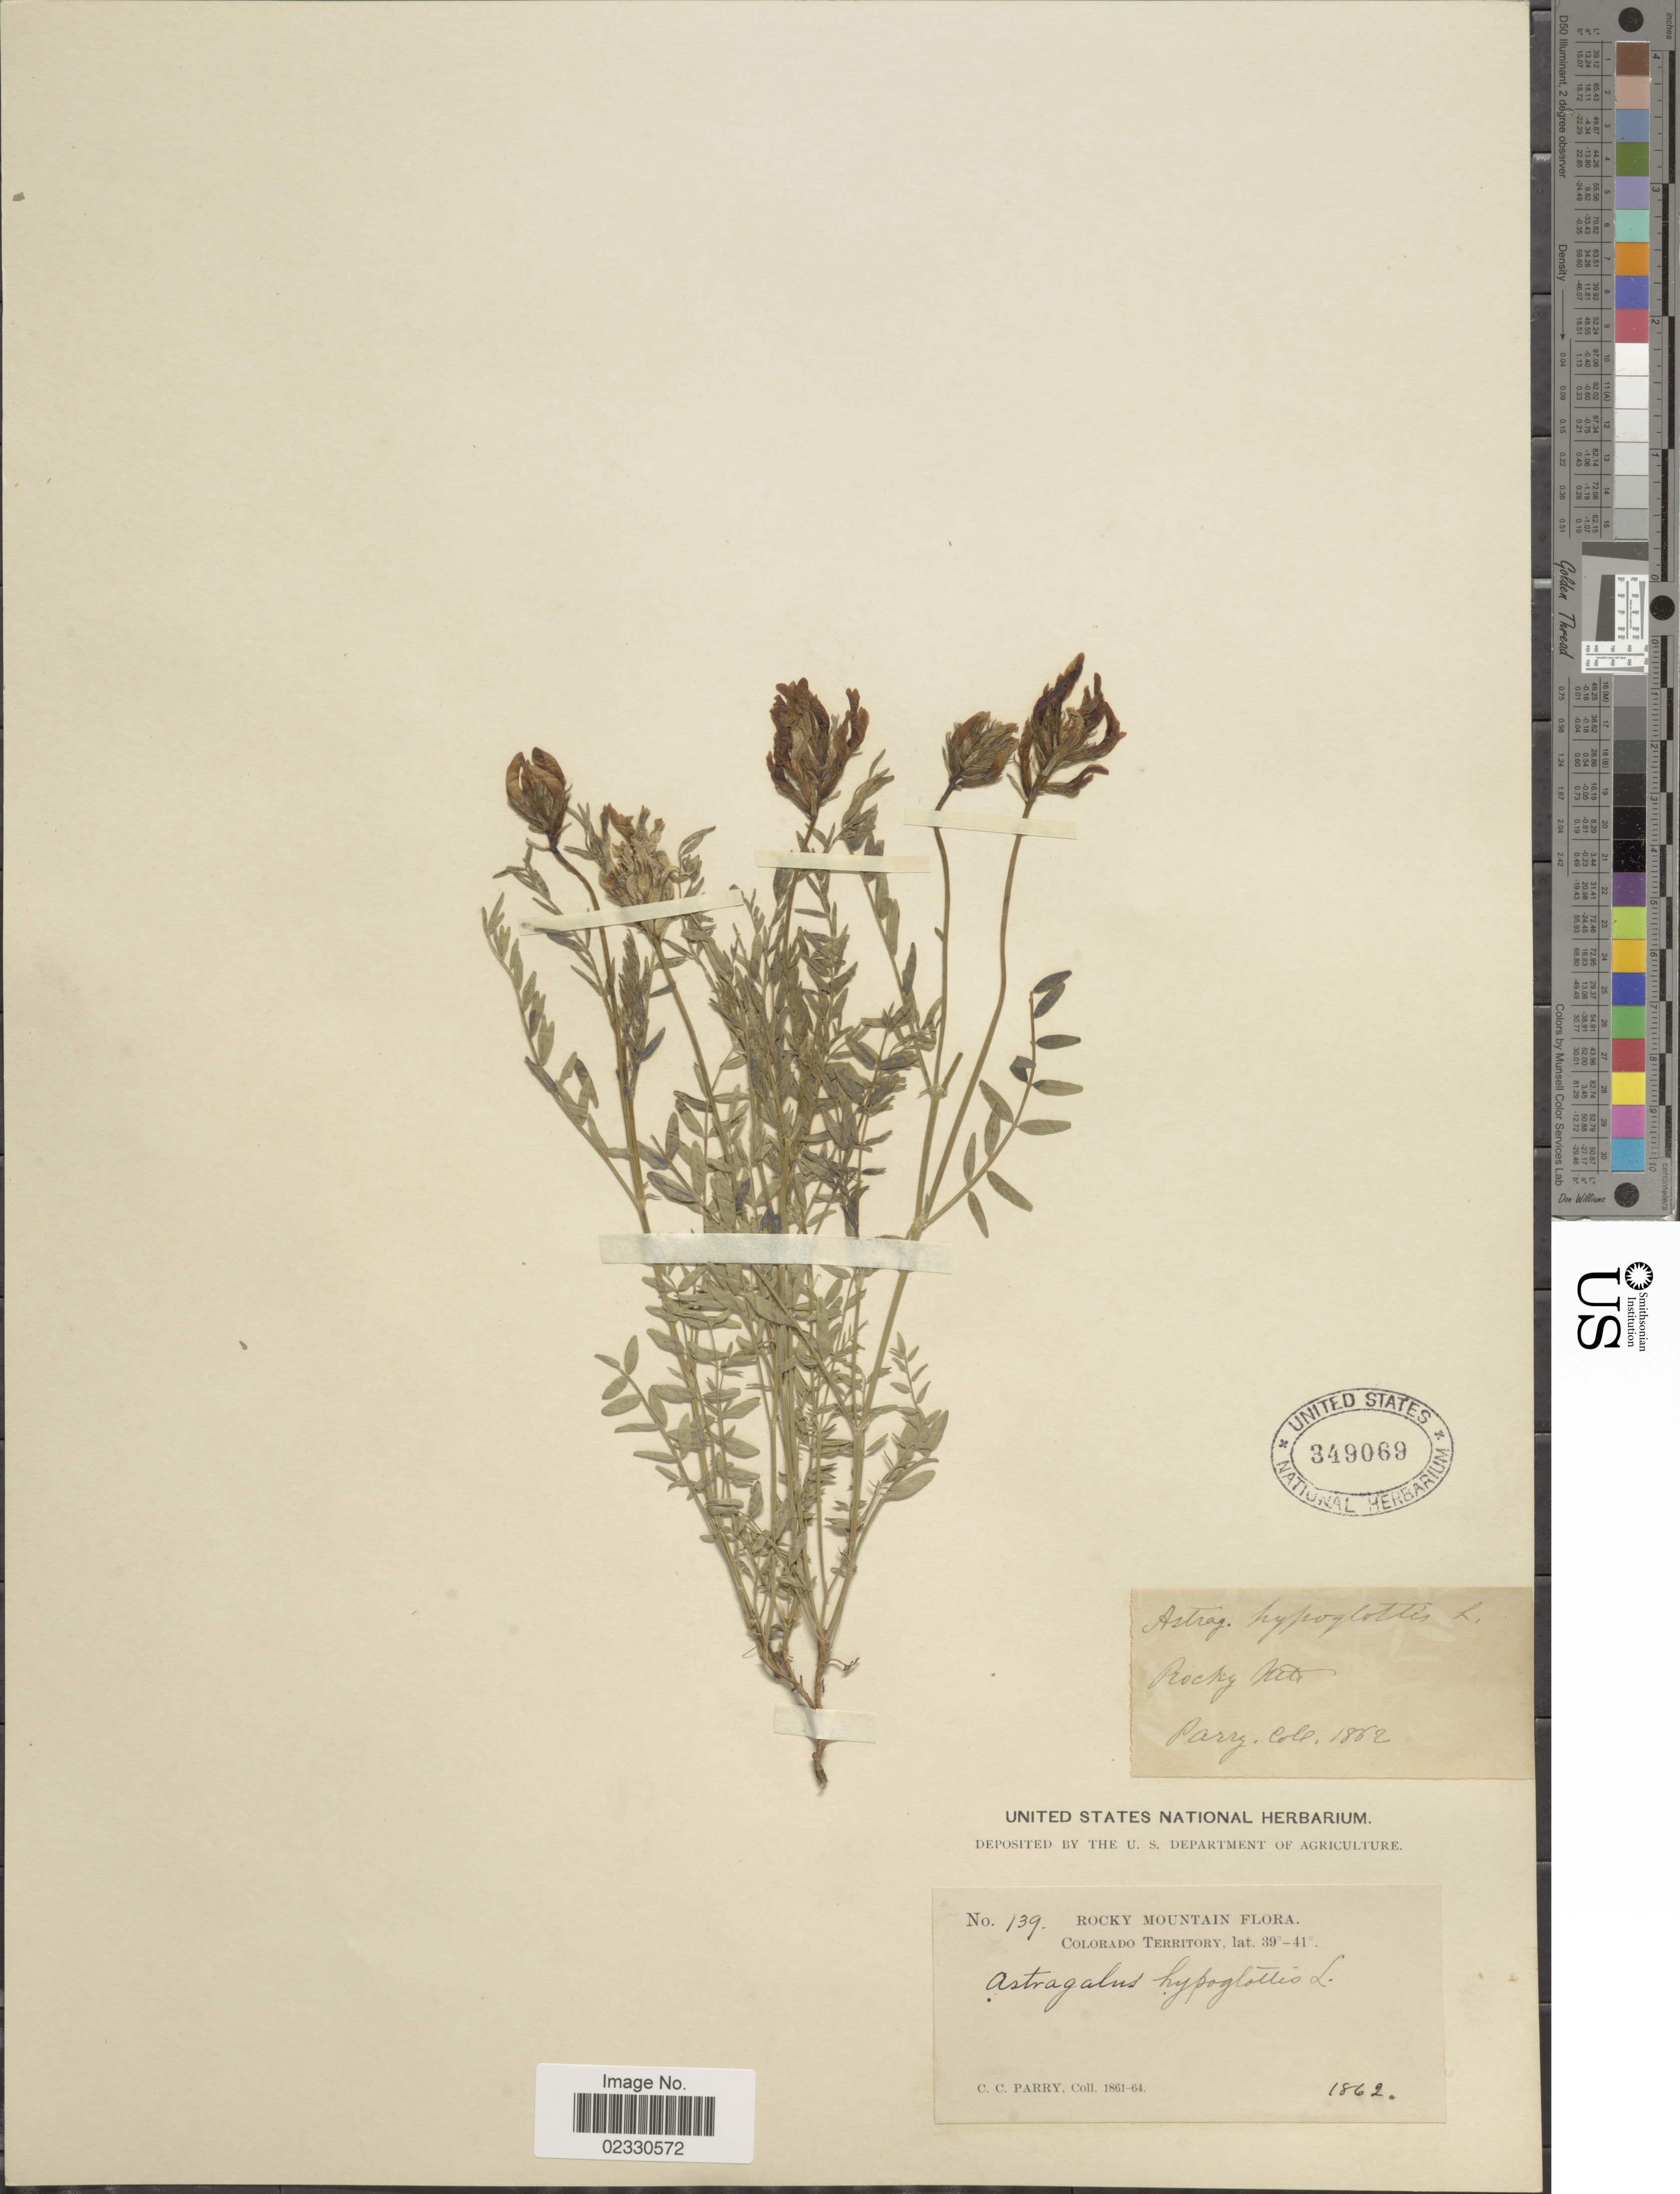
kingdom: Plantae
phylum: Tracheophyta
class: Magnoliopsida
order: Fabales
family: Fabaceae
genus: Astragalus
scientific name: Astragalus dasyglottis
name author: DC.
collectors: C. C. Parry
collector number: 139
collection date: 1862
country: United States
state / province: Colorado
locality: Rocky Mountain. Colorado Territory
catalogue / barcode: US 349069